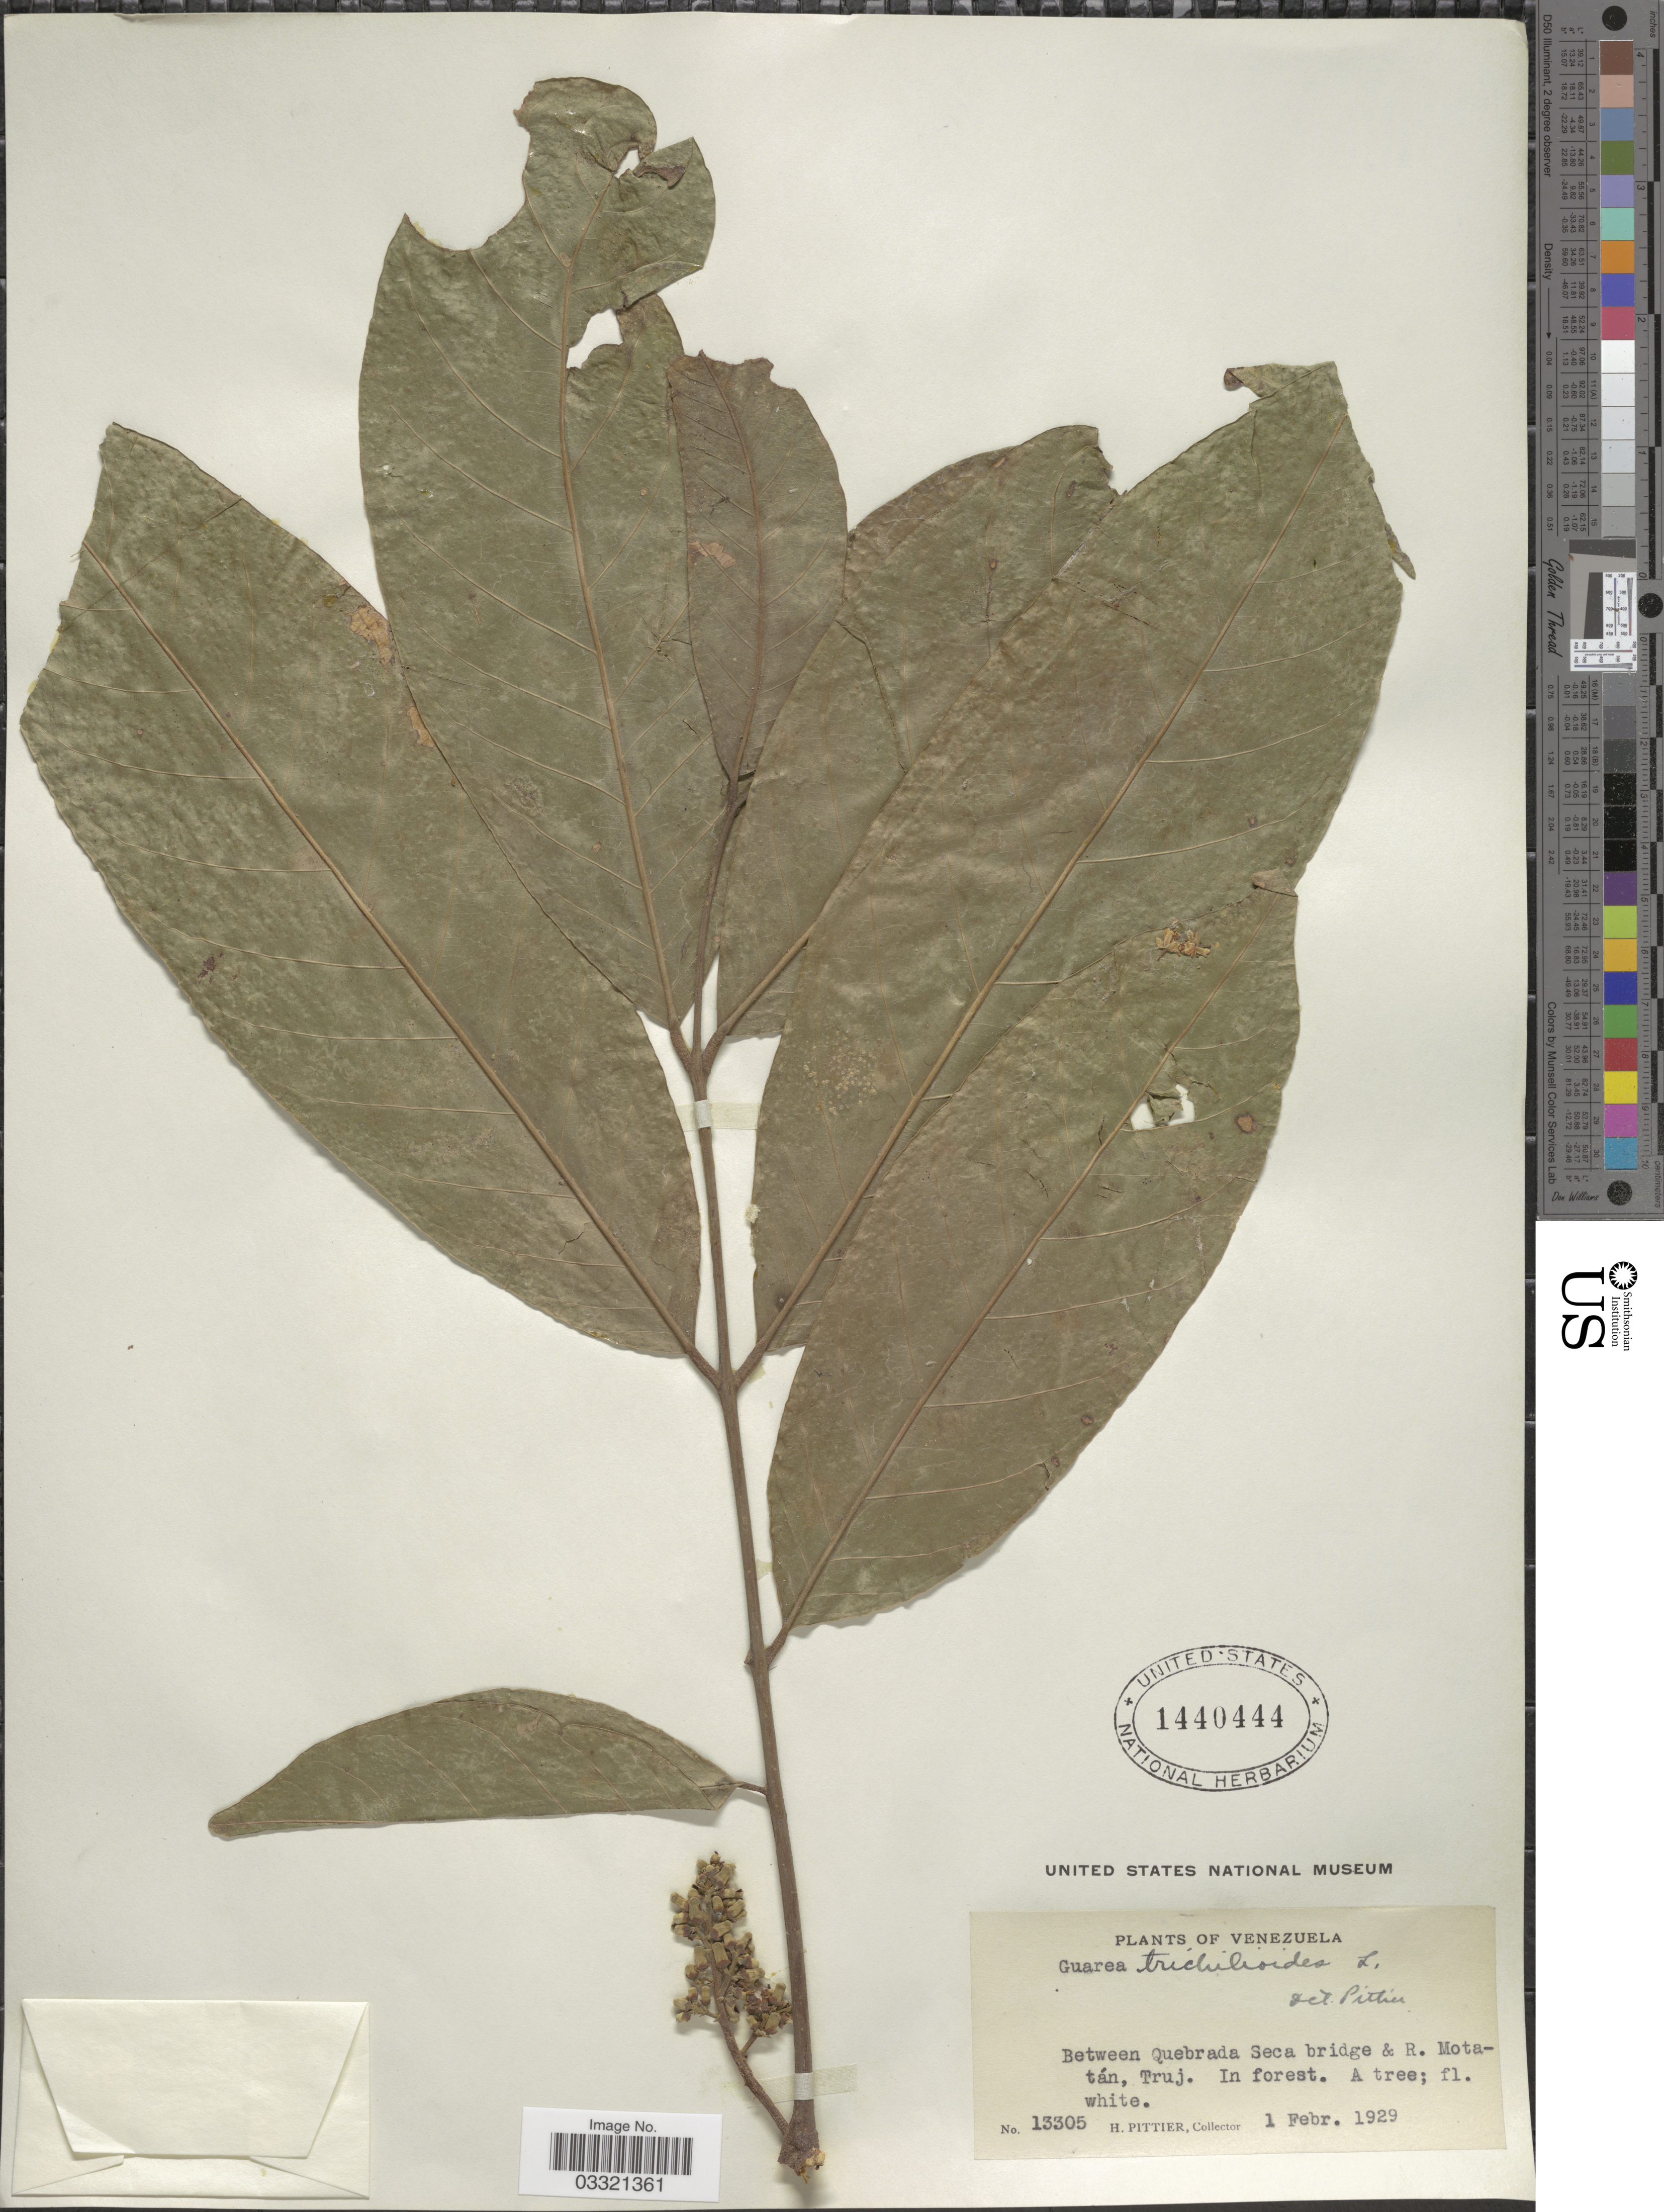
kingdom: Plantae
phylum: Tracheophyta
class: Magnoliopsida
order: Sapindales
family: Meliaceae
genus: Guarea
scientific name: Guarea guidonia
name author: (L.) Sleumer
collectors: H. F. Pittier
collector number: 13305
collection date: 1929-02-01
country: Venezuela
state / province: Trujillo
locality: Between Quebrada Seca bridge & R. Motatán.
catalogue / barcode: US 1440444